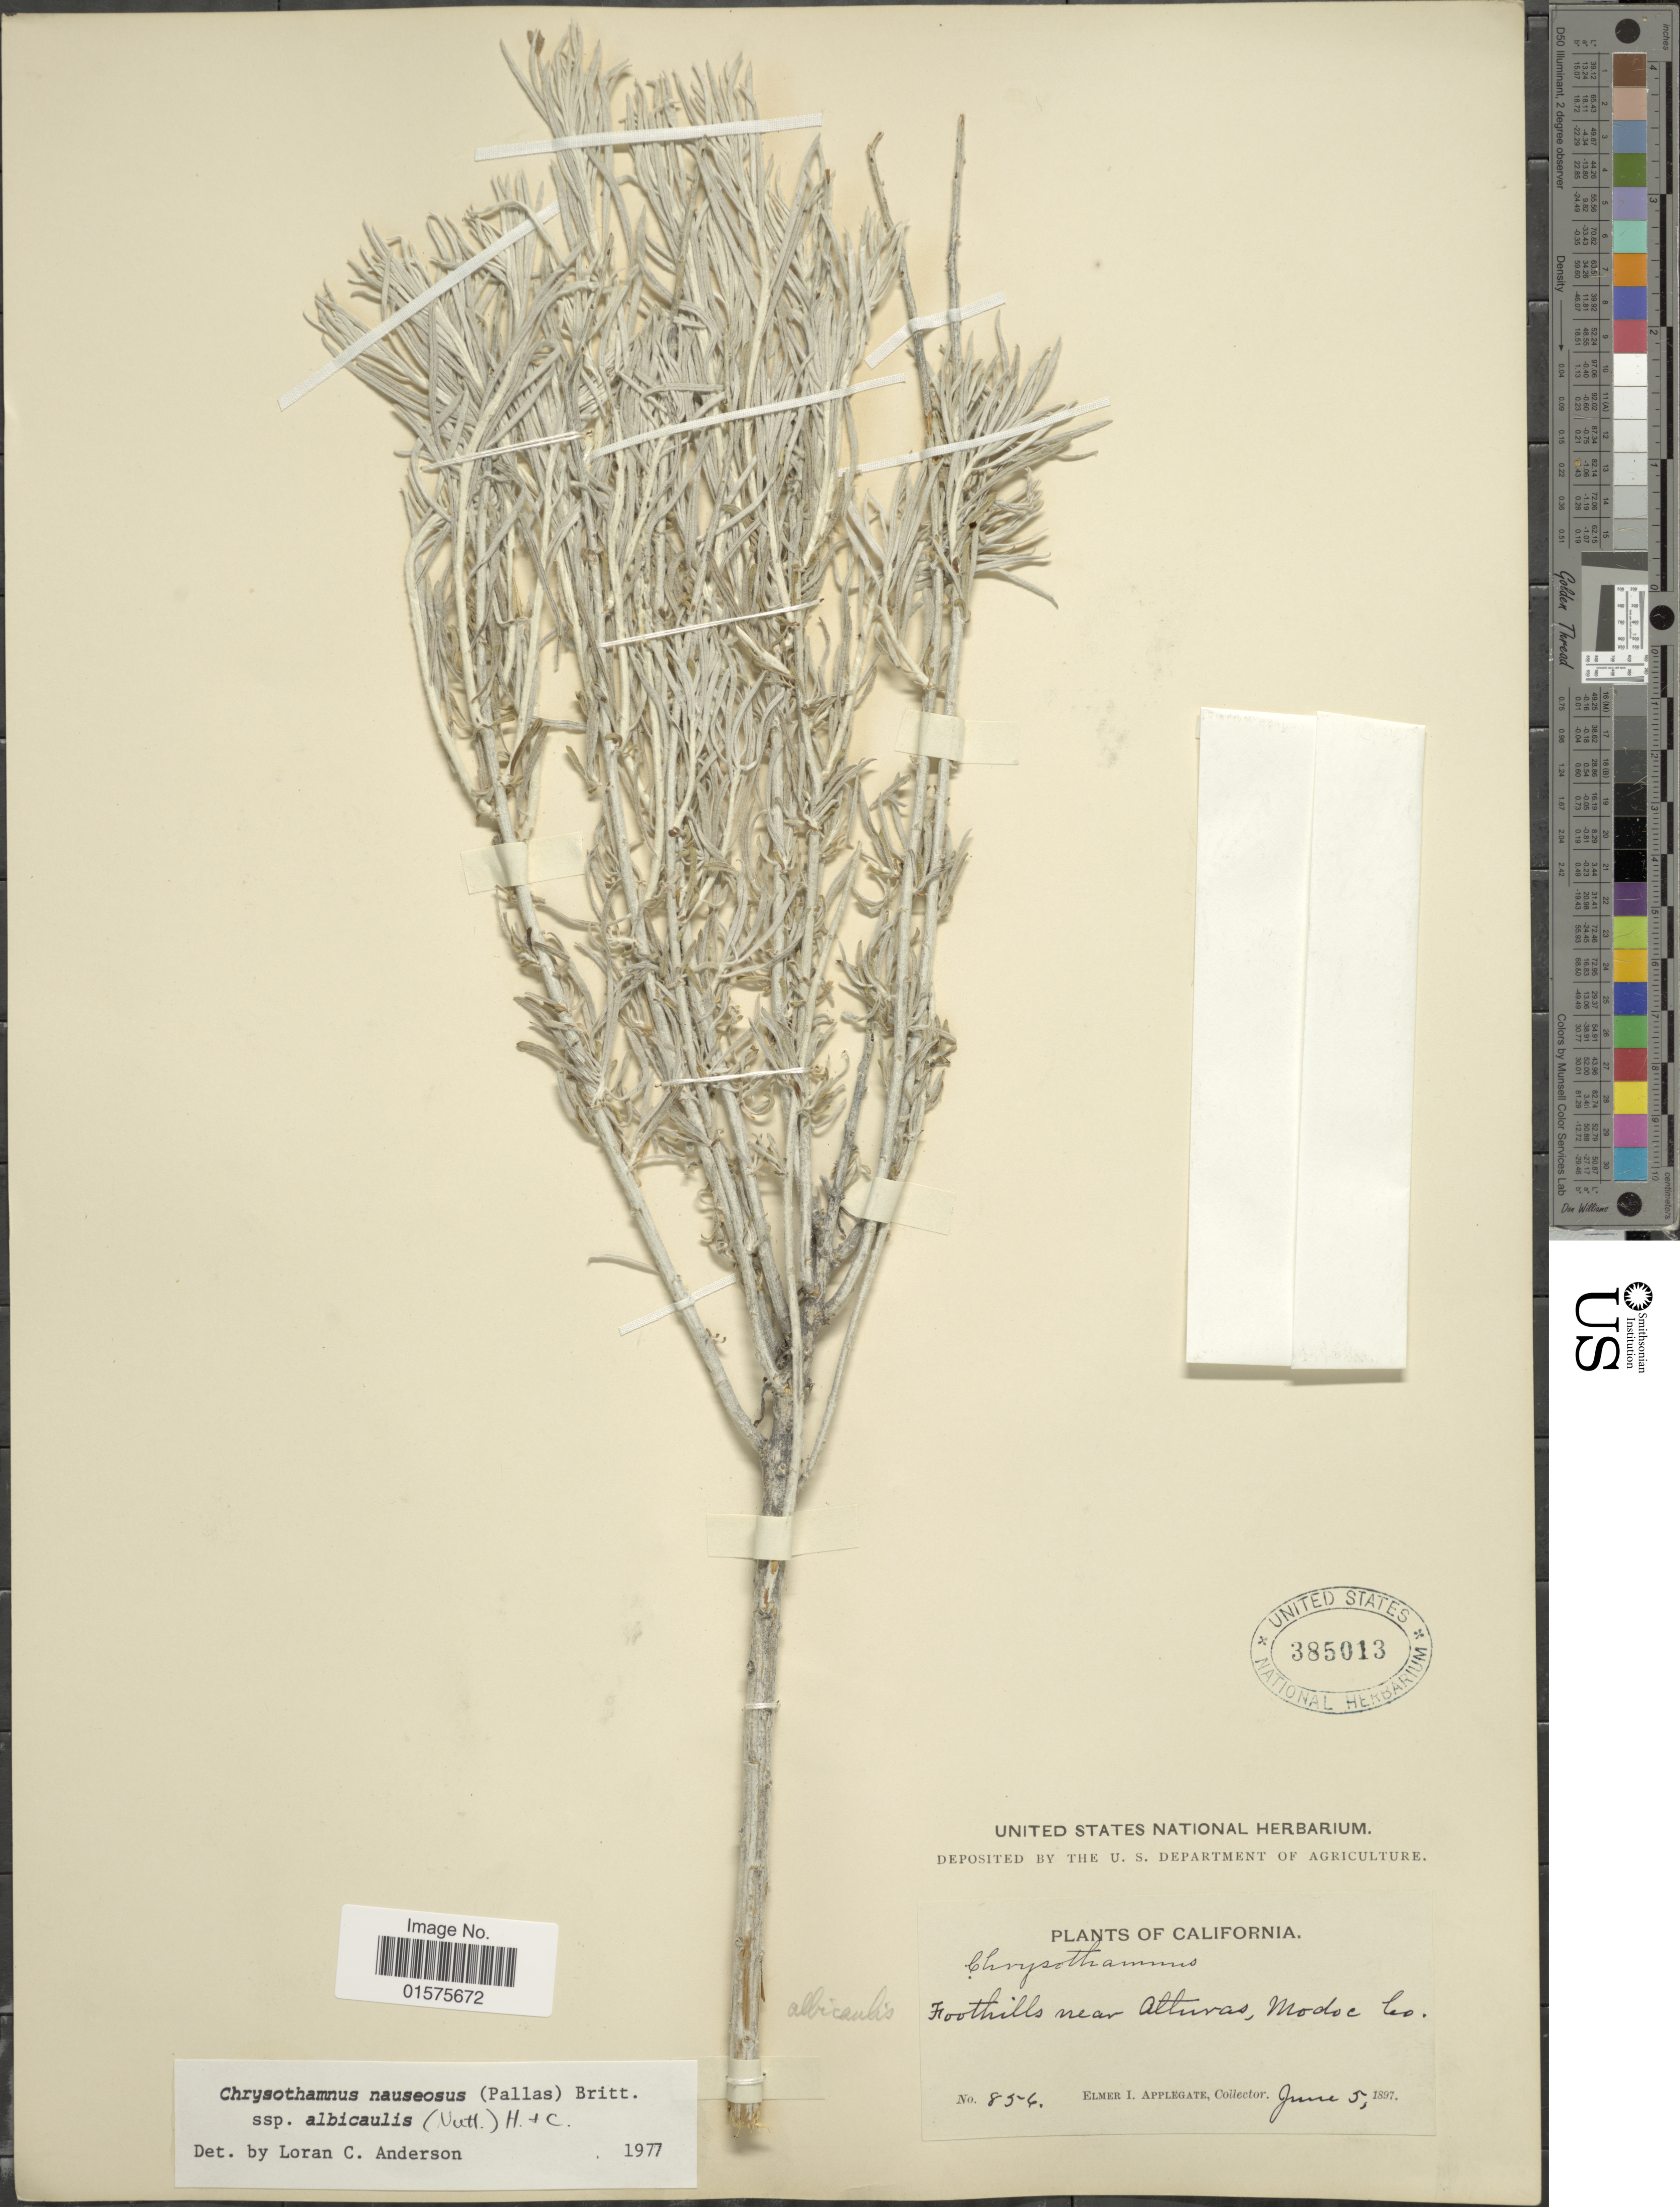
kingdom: Plantae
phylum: Tracheophyta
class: Magnoliopsida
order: Asterales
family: Asteraceae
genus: Ericameria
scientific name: Ericameria nauseosa var. speciosa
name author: (Nutt.) G.L. Nesom & G.I. Baird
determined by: Urbatsch, Lowell E., Curator (LSU), Louisiana State University (UNITED STATES)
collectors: E. I. Applegate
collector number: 856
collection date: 1897-06-05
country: United States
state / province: California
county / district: Modoc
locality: Foothills near Alturas, Modoc Co.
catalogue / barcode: US 385013